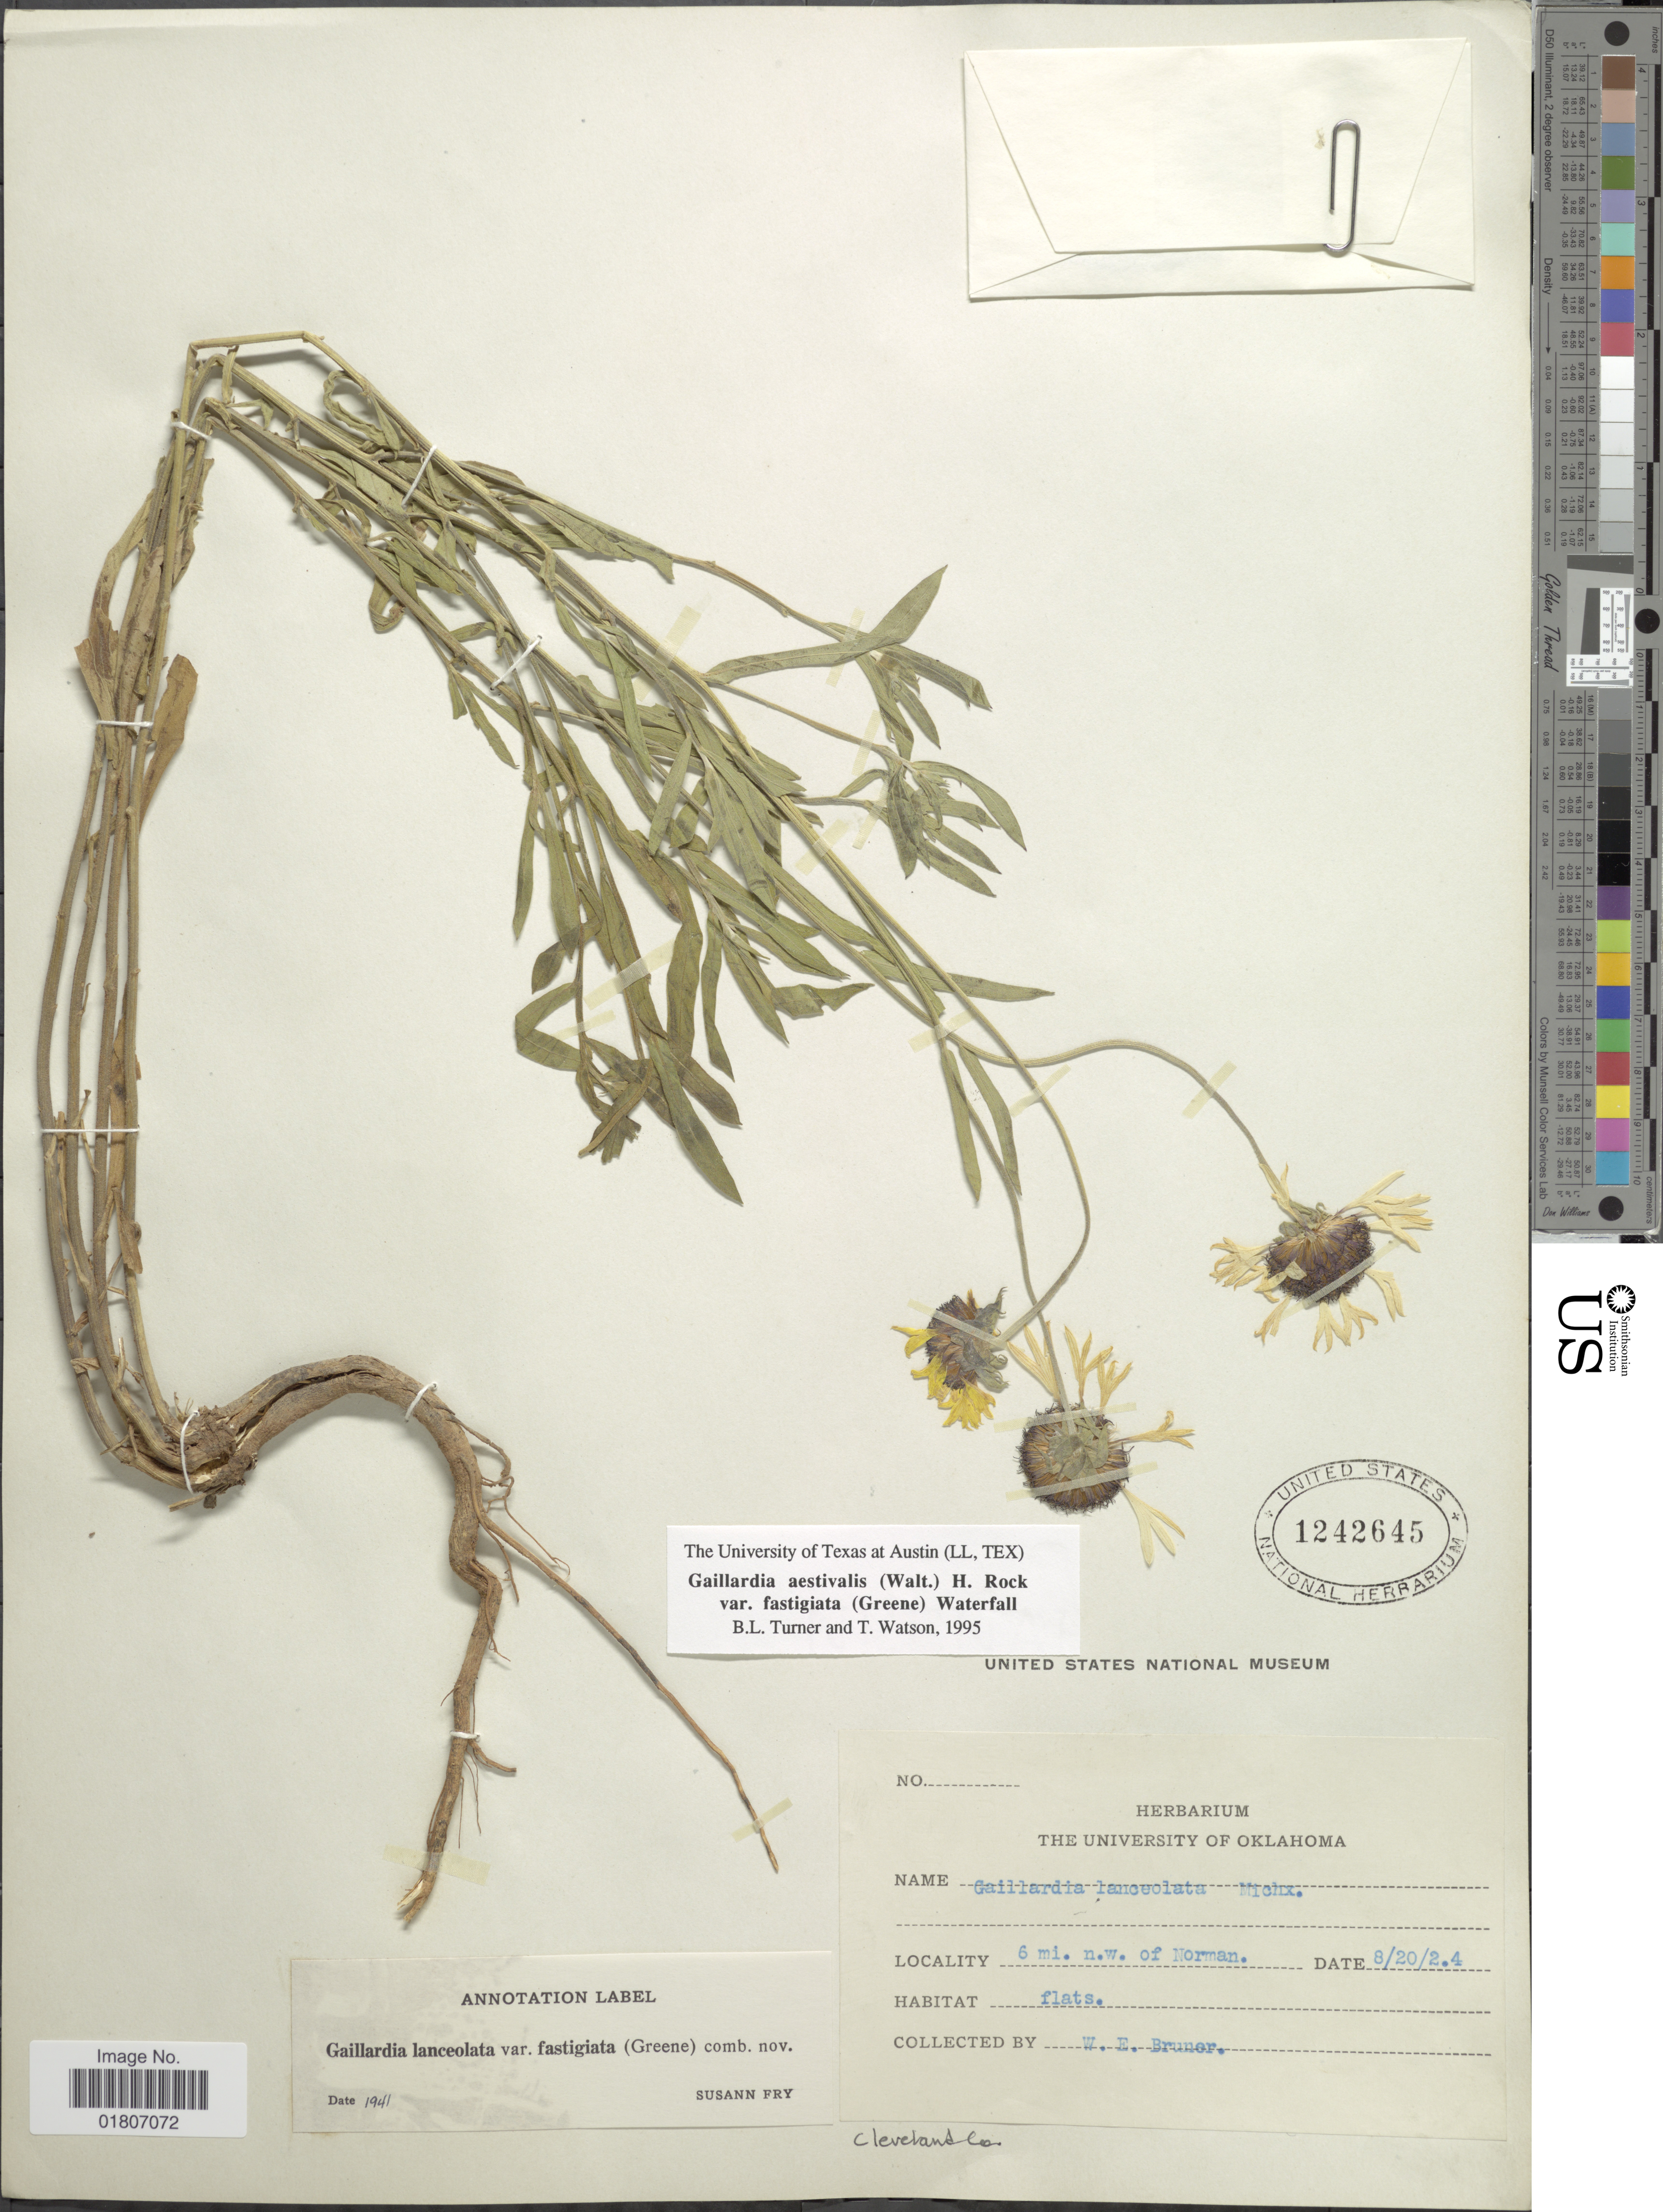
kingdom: Plantae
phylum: Tracheophyta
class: Magnoliopsida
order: Asterales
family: Asteraceae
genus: Gaillardia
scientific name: Gaillardia aestivalis var. fastigiata (indet)?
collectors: W. Bruner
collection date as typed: Transcribed d/m/y: 20/8/24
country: United States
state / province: Oklahoma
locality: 6 mi. n.w. of Norman. Cleveland Co.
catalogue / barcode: US 1242645